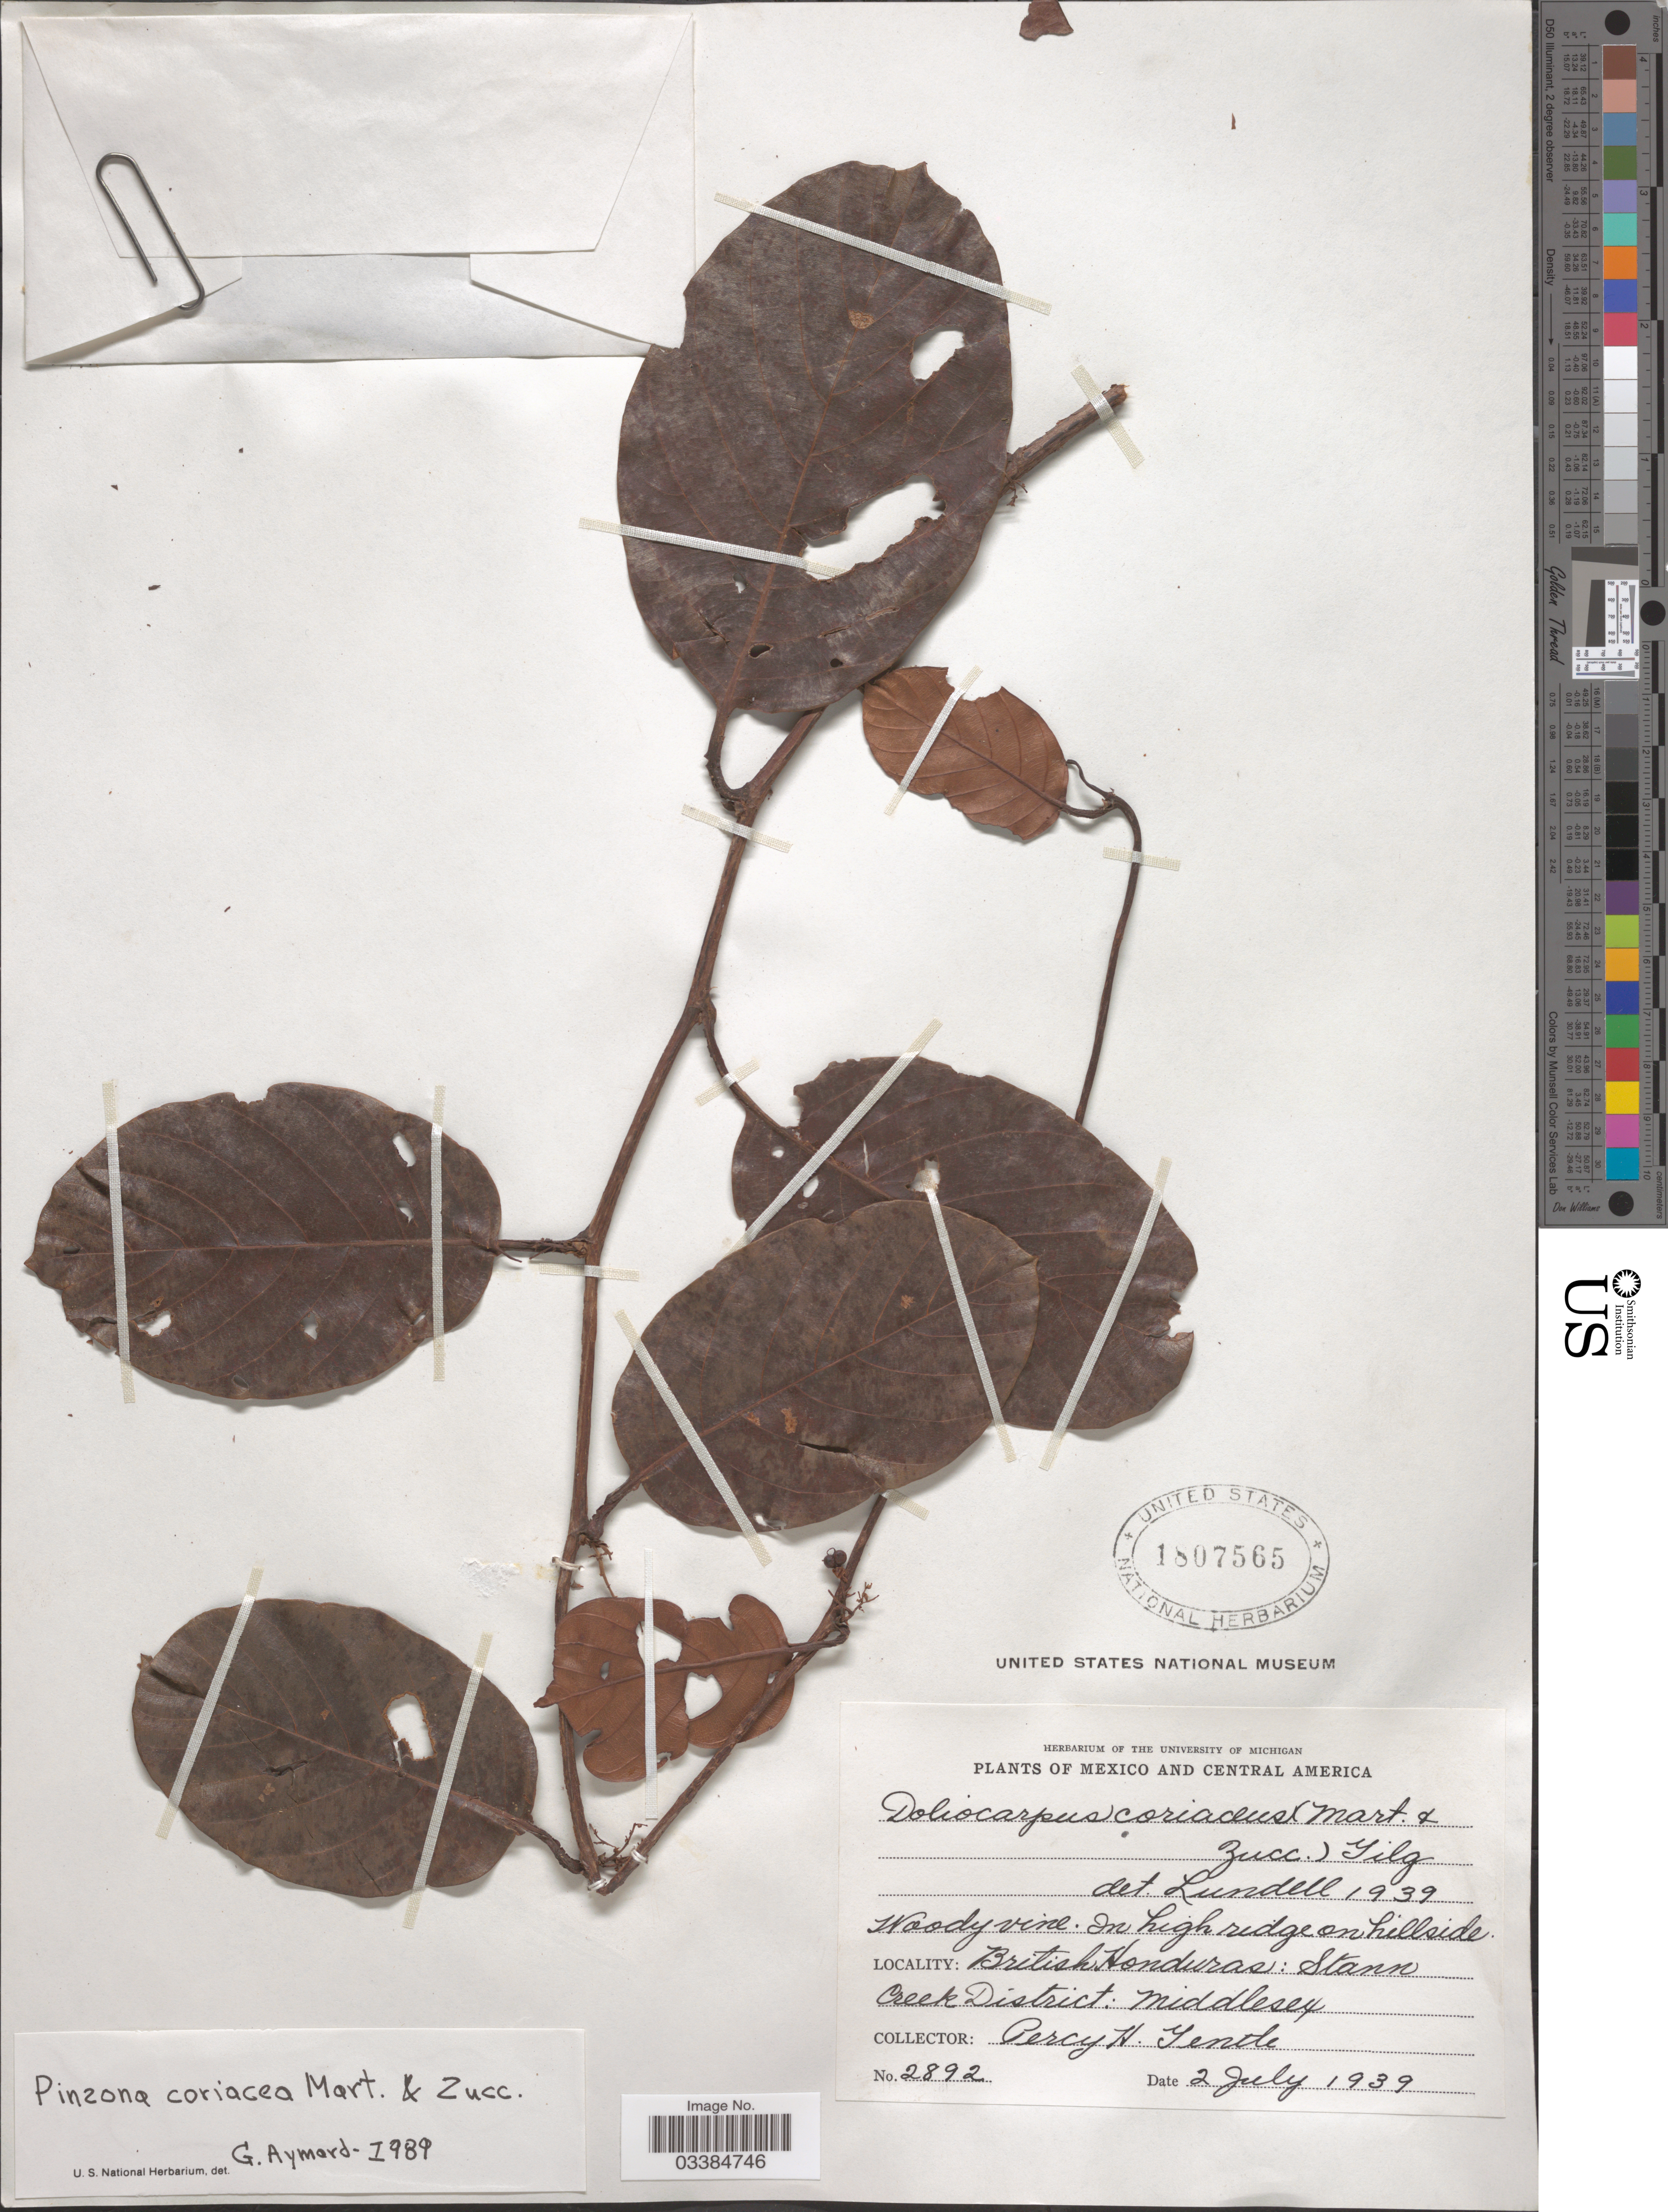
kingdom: Plantae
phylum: Tracheophyta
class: Magnoliopsida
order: Dilleniales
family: Dilleniaceae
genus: Pinzona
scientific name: Pinzona coriacea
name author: Mart. & Zucc.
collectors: P. H. Gentle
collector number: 2892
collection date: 1939-07-02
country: Belize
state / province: Stann Creek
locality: British Honduras: Stann Creek District: Middlesex.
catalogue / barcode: US 1807565